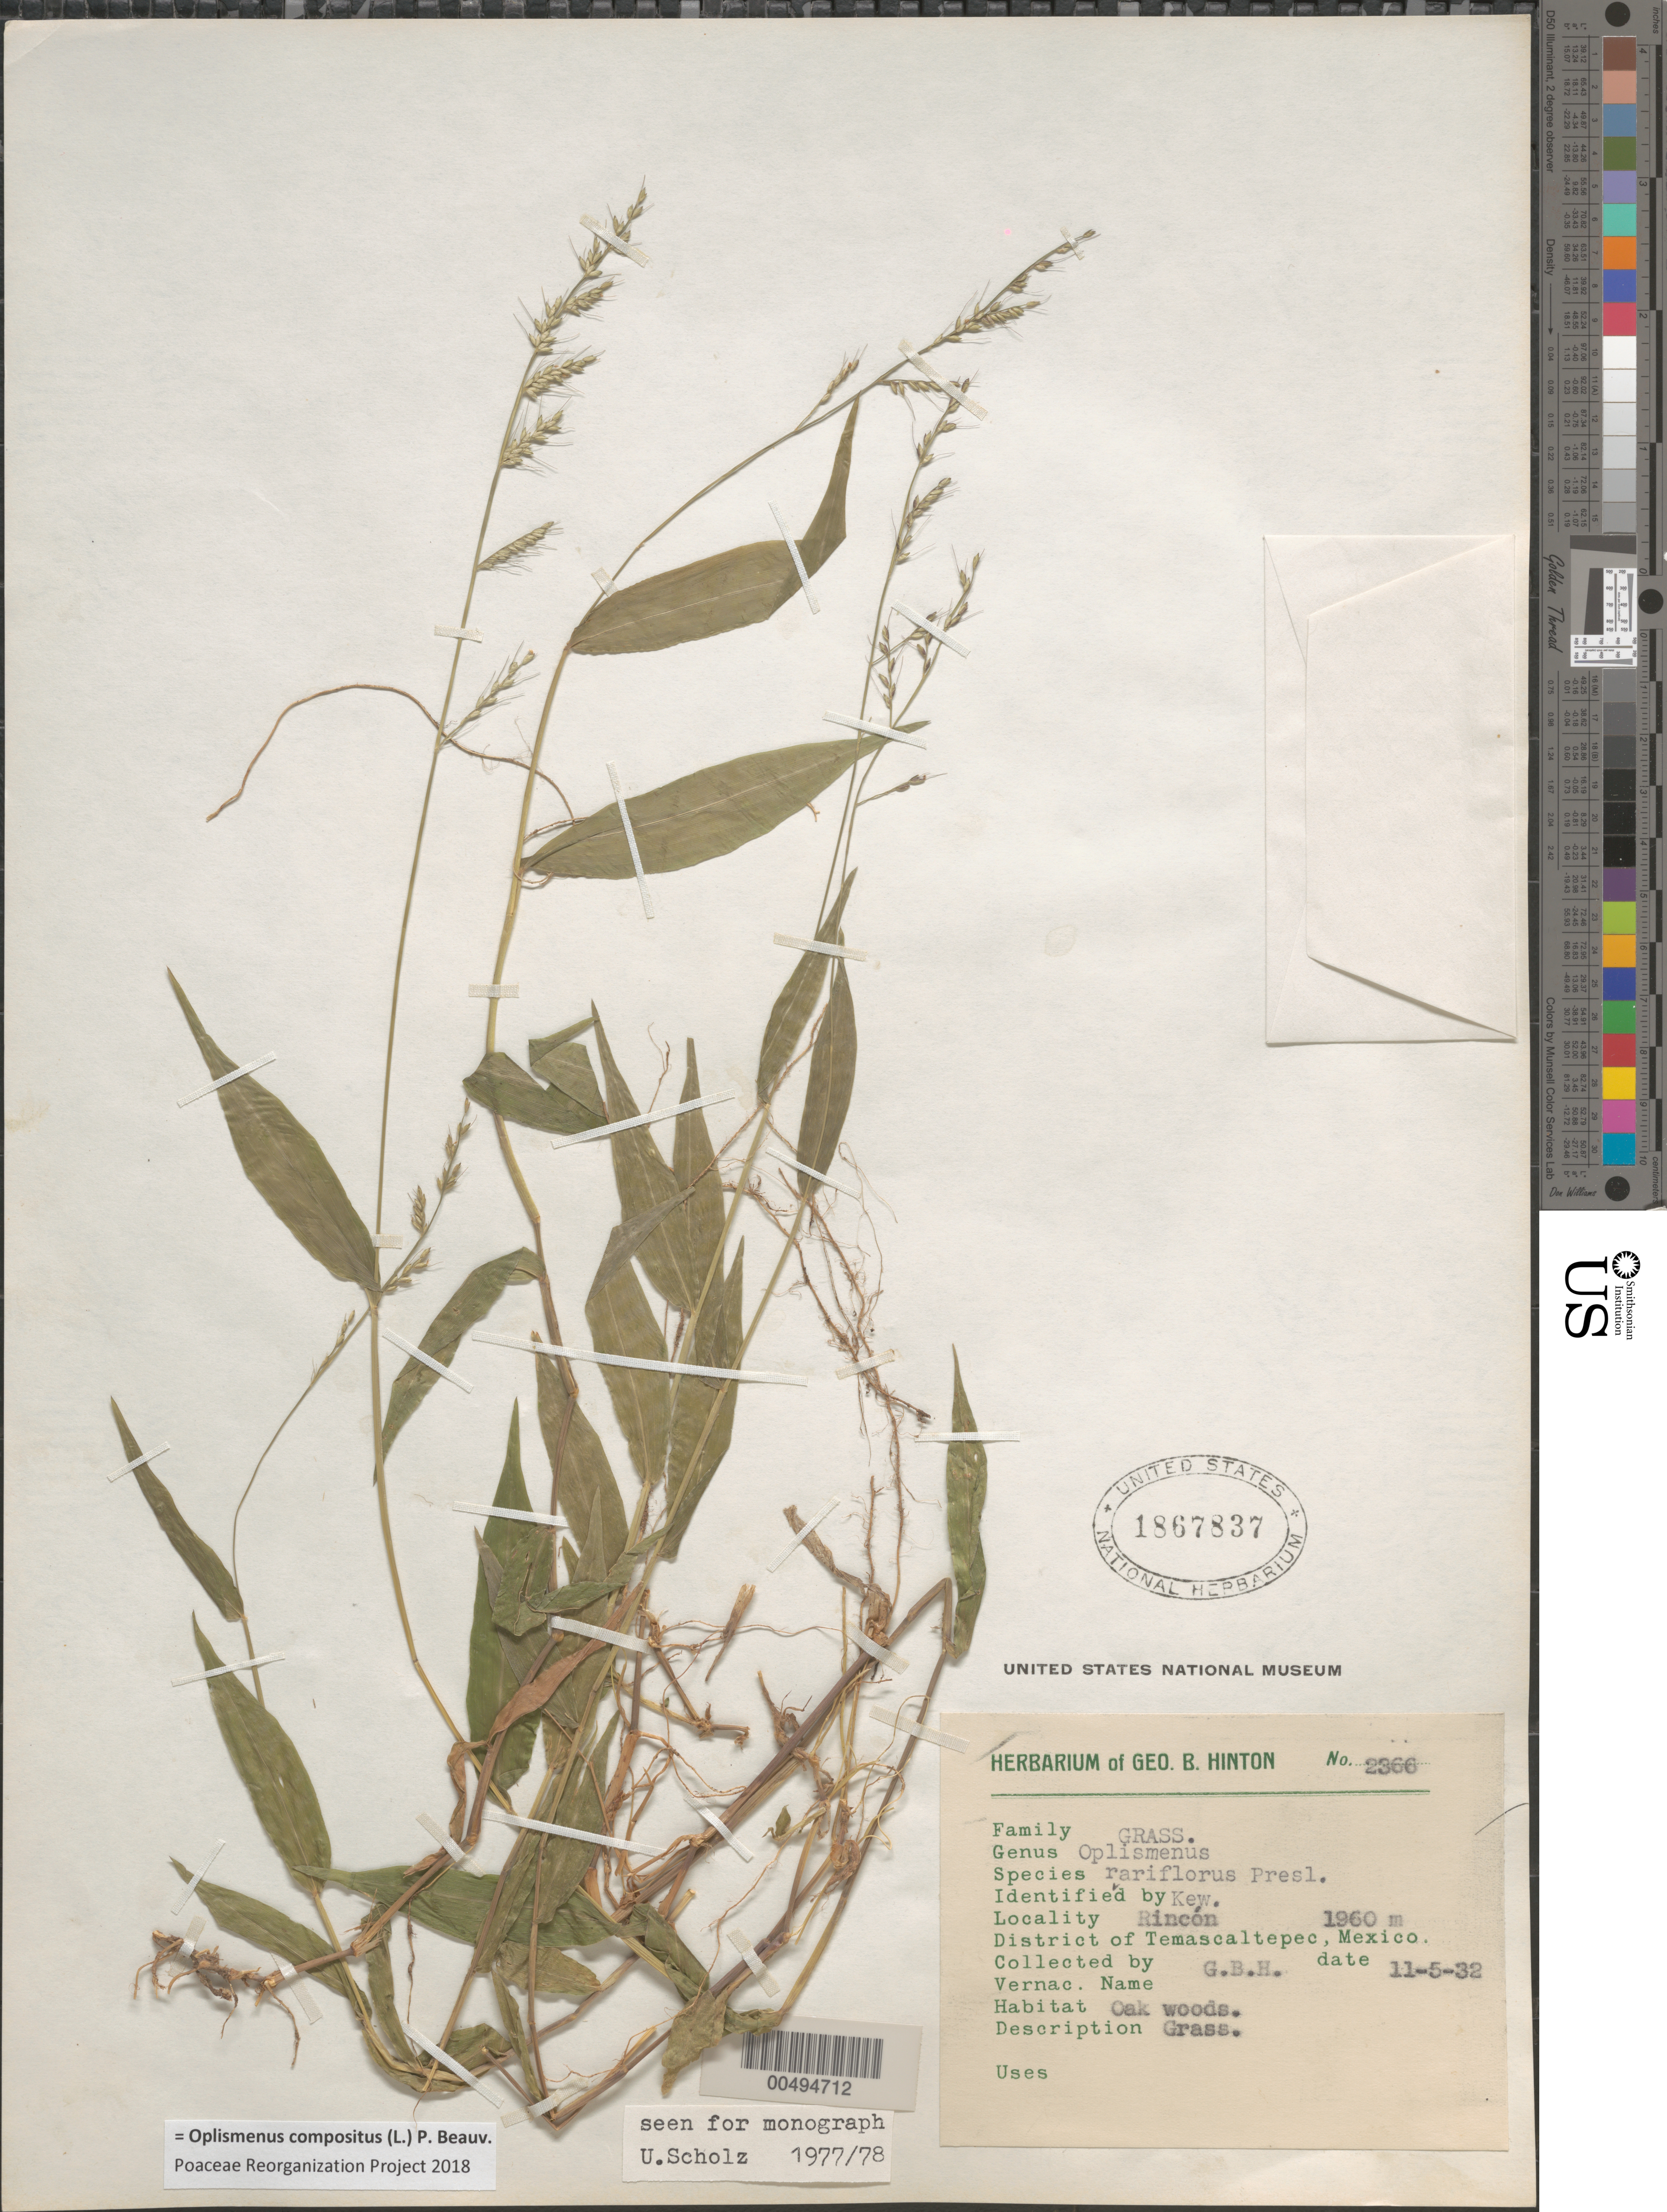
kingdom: Plantae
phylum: Tracheophyta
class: Liliopsida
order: Poales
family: Poaceae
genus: Oplismenus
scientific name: Oplismenus compositus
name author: (L.) P. Beauv.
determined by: Poaceae Reorganization Project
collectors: G. B. Hinton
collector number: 2966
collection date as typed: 11 May 1932 or 5 Nov 1932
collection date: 1932-05-11 or 1932-11-05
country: Mexico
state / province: México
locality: Rincón, Dist: Temascaltepec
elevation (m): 1960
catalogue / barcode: US 1867837